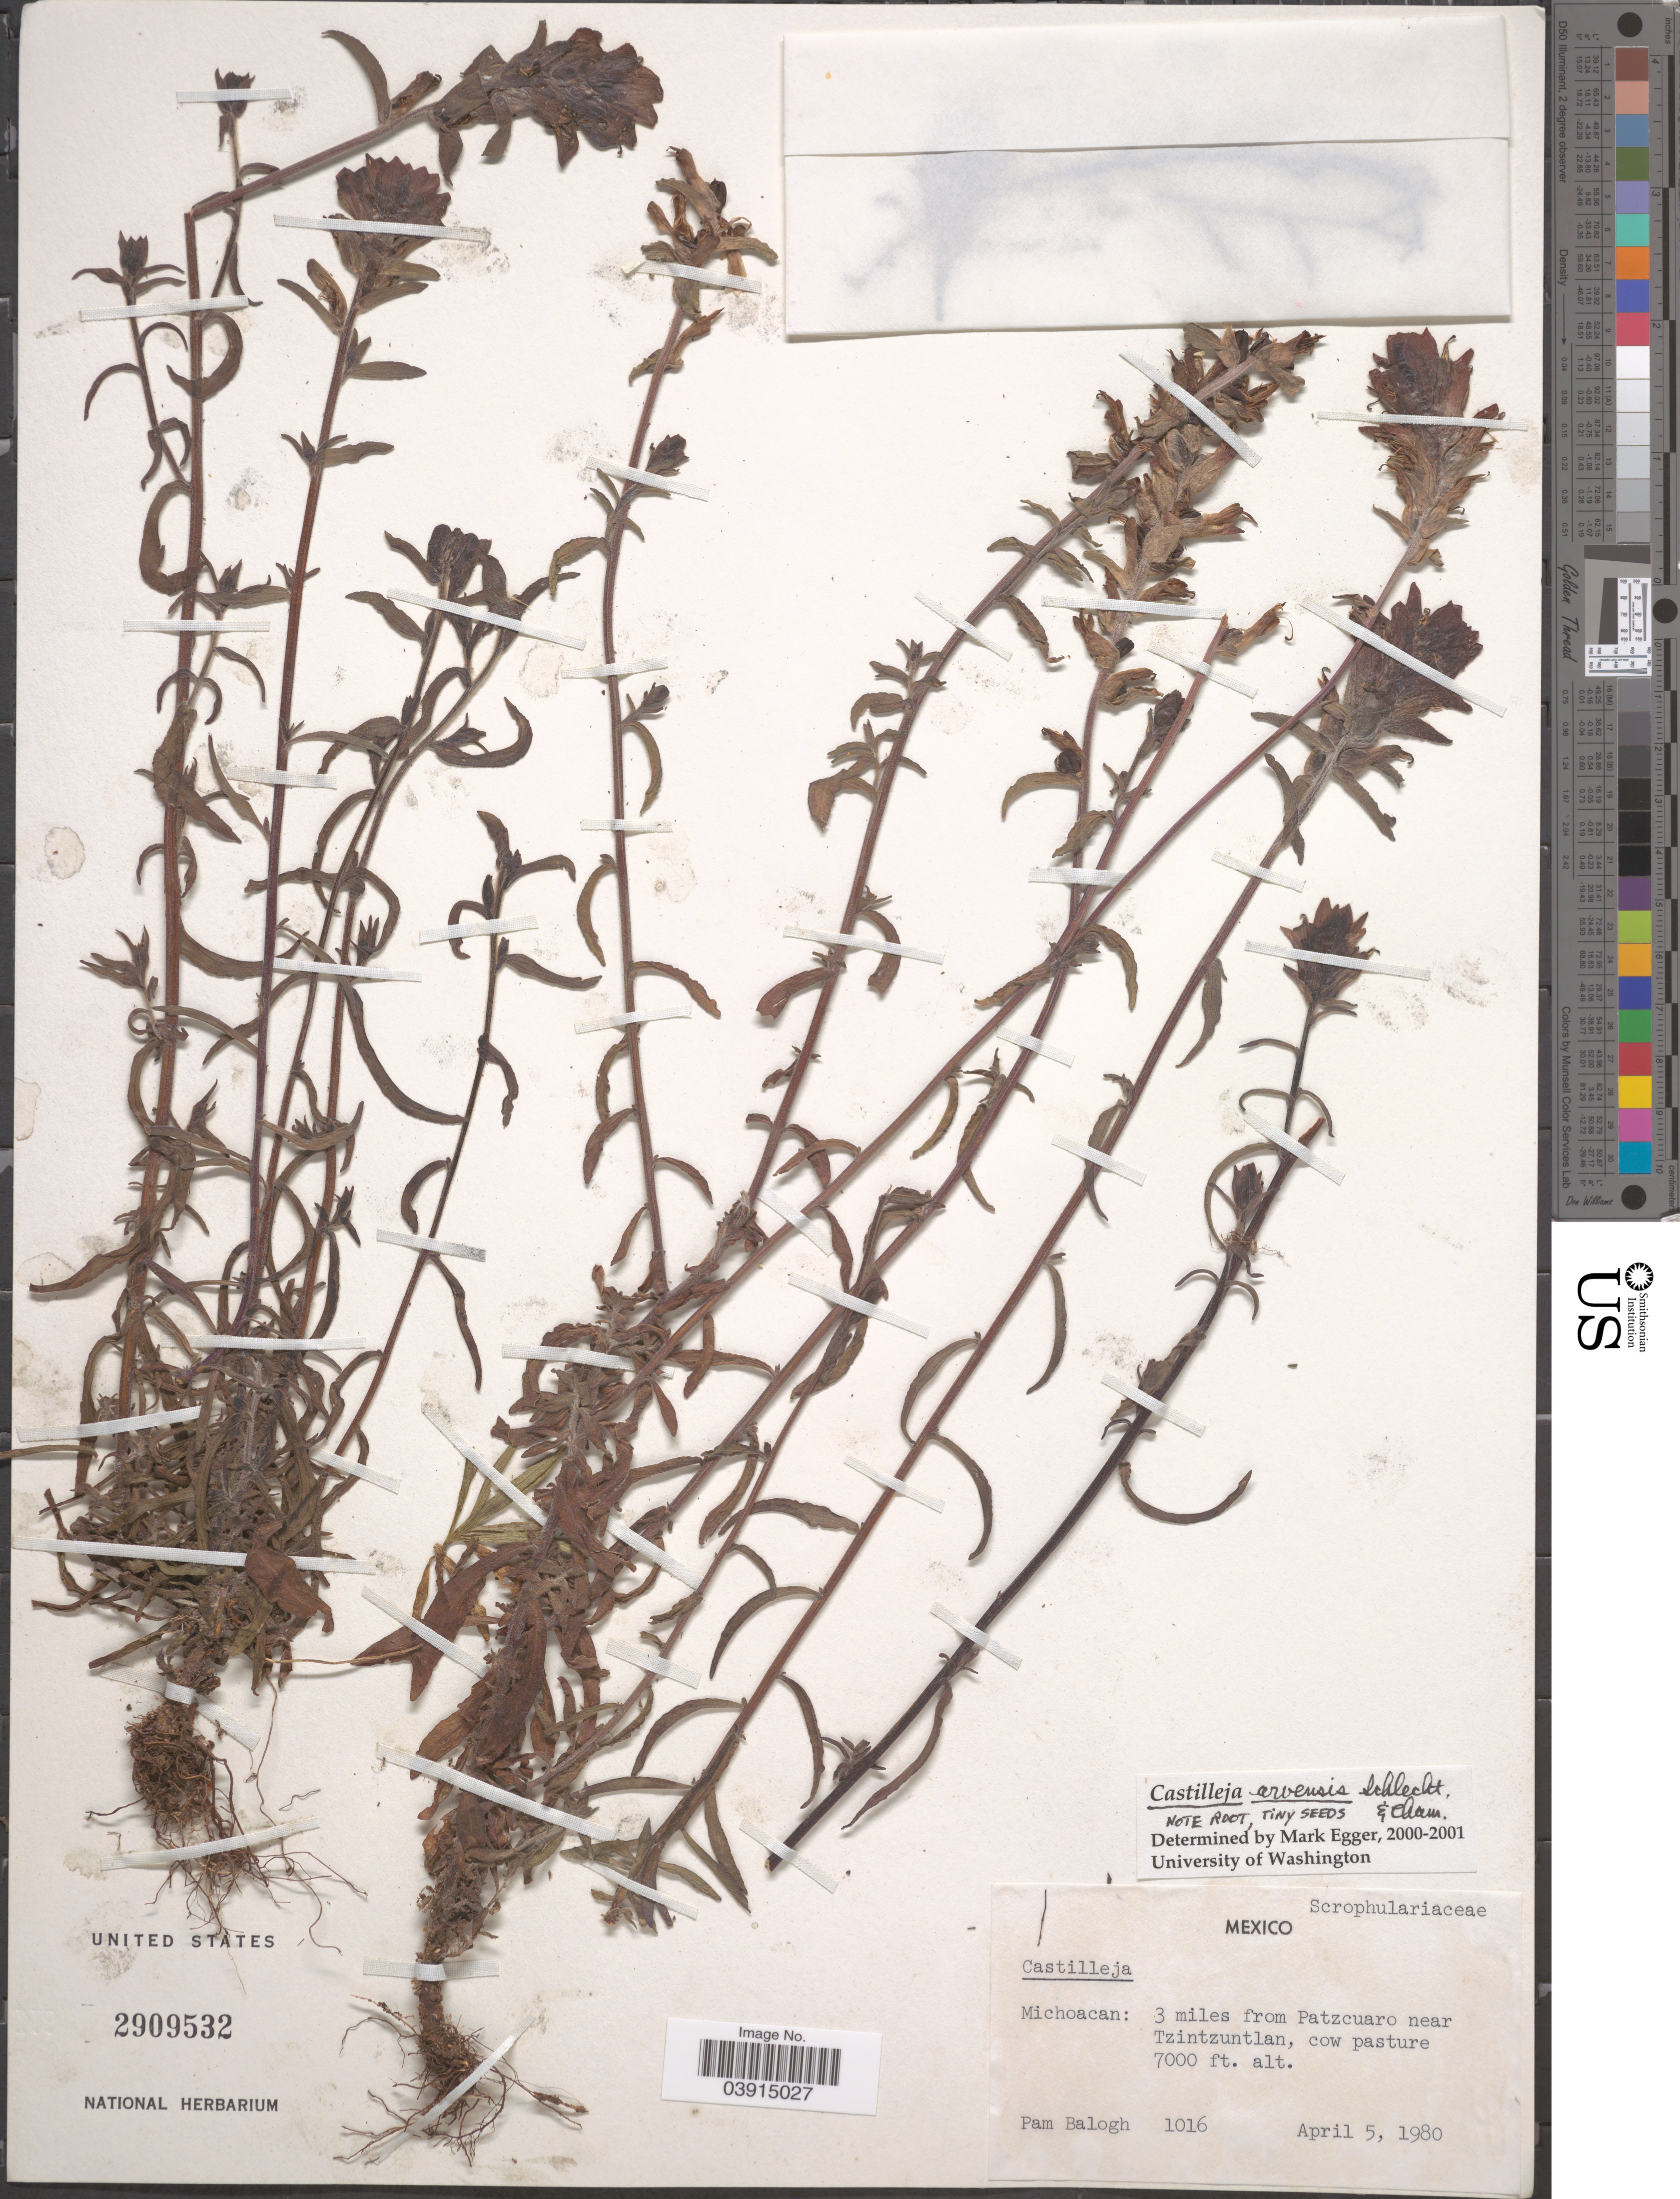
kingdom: Plantae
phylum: Tracheophyta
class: Magnoliopsida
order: Lamiales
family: Orobanchaceae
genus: Castilleja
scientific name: Castilleja arvensis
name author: Schltdl. & Cham.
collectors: P. Balogh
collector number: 1016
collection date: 1980-04-05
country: Mexico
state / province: Michoacán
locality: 3 miles from Patzcuaro near Tzintzuntlan, cow pasture.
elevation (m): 2134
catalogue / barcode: US 2909532